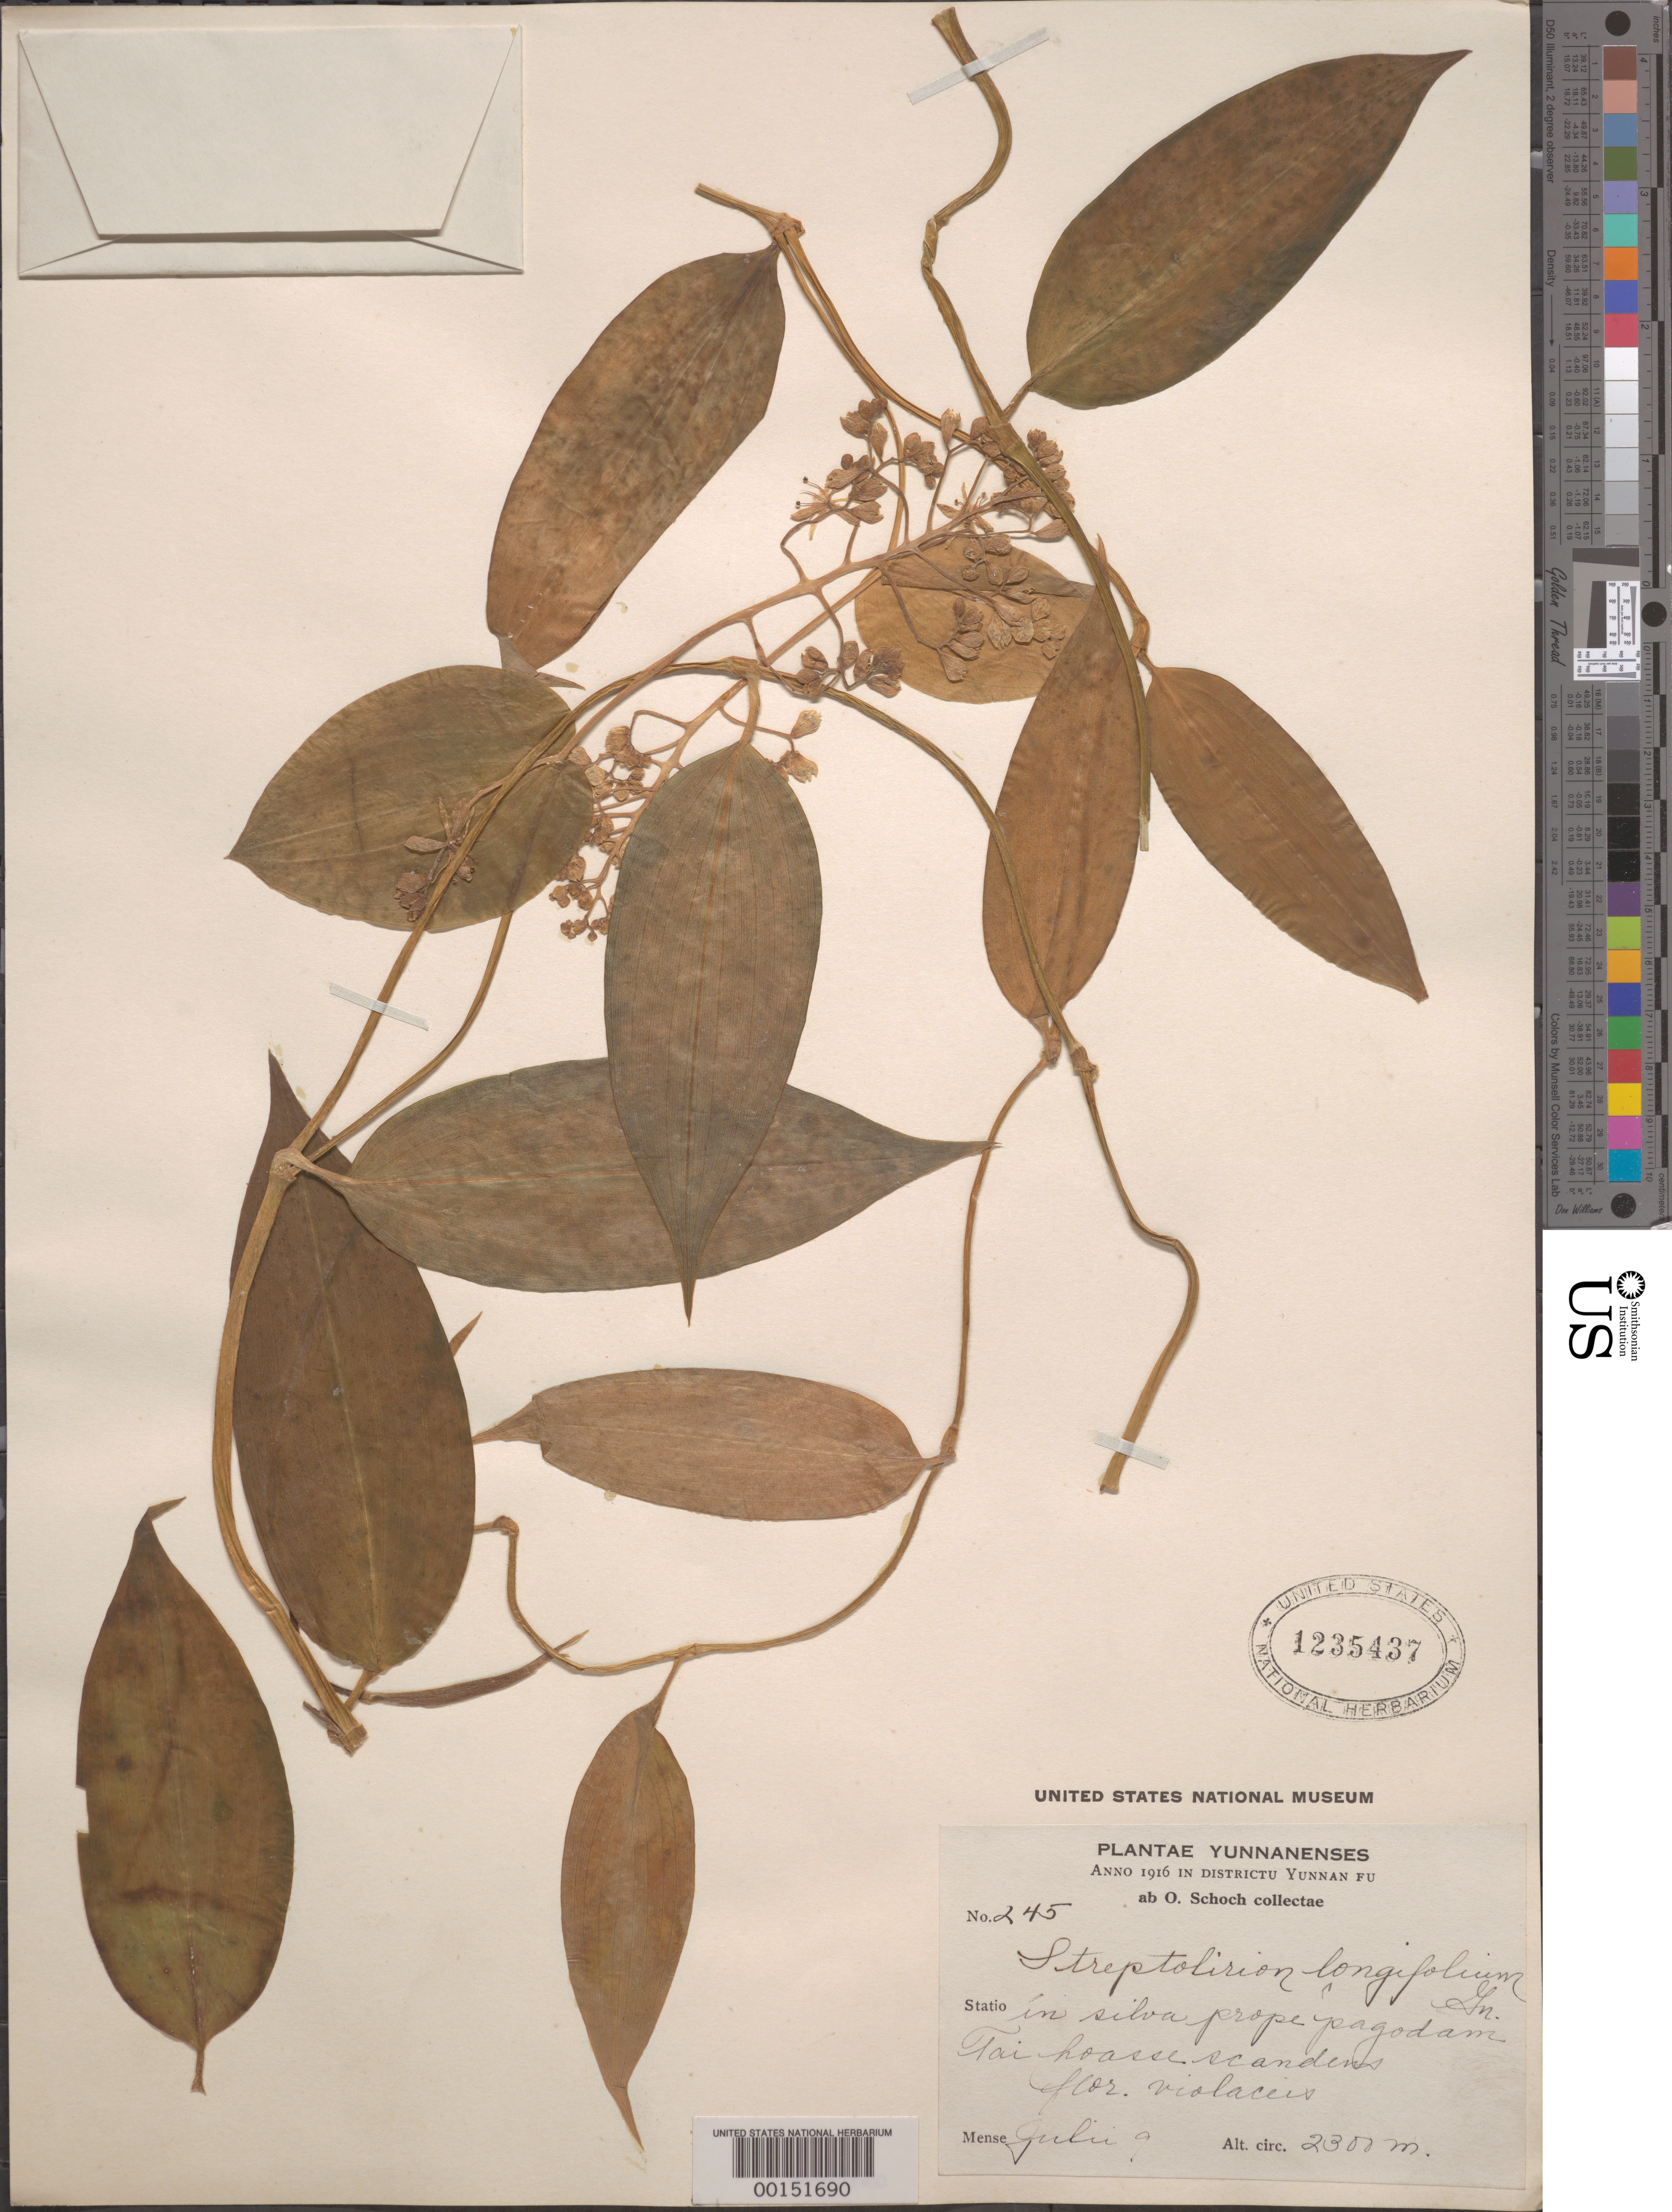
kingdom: Plantae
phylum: Tracheophyta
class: Liliopsida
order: Commelinales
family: Commelinaceae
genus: Spatholirion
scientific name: Spatholirion longifolium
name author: (Gagnep.) Dunn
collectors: O. Schoch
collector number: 245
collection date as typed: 09 Jul 1916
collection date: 1916-07-09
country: China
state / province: Yunnan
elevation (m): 2300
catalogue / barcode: US 1235437